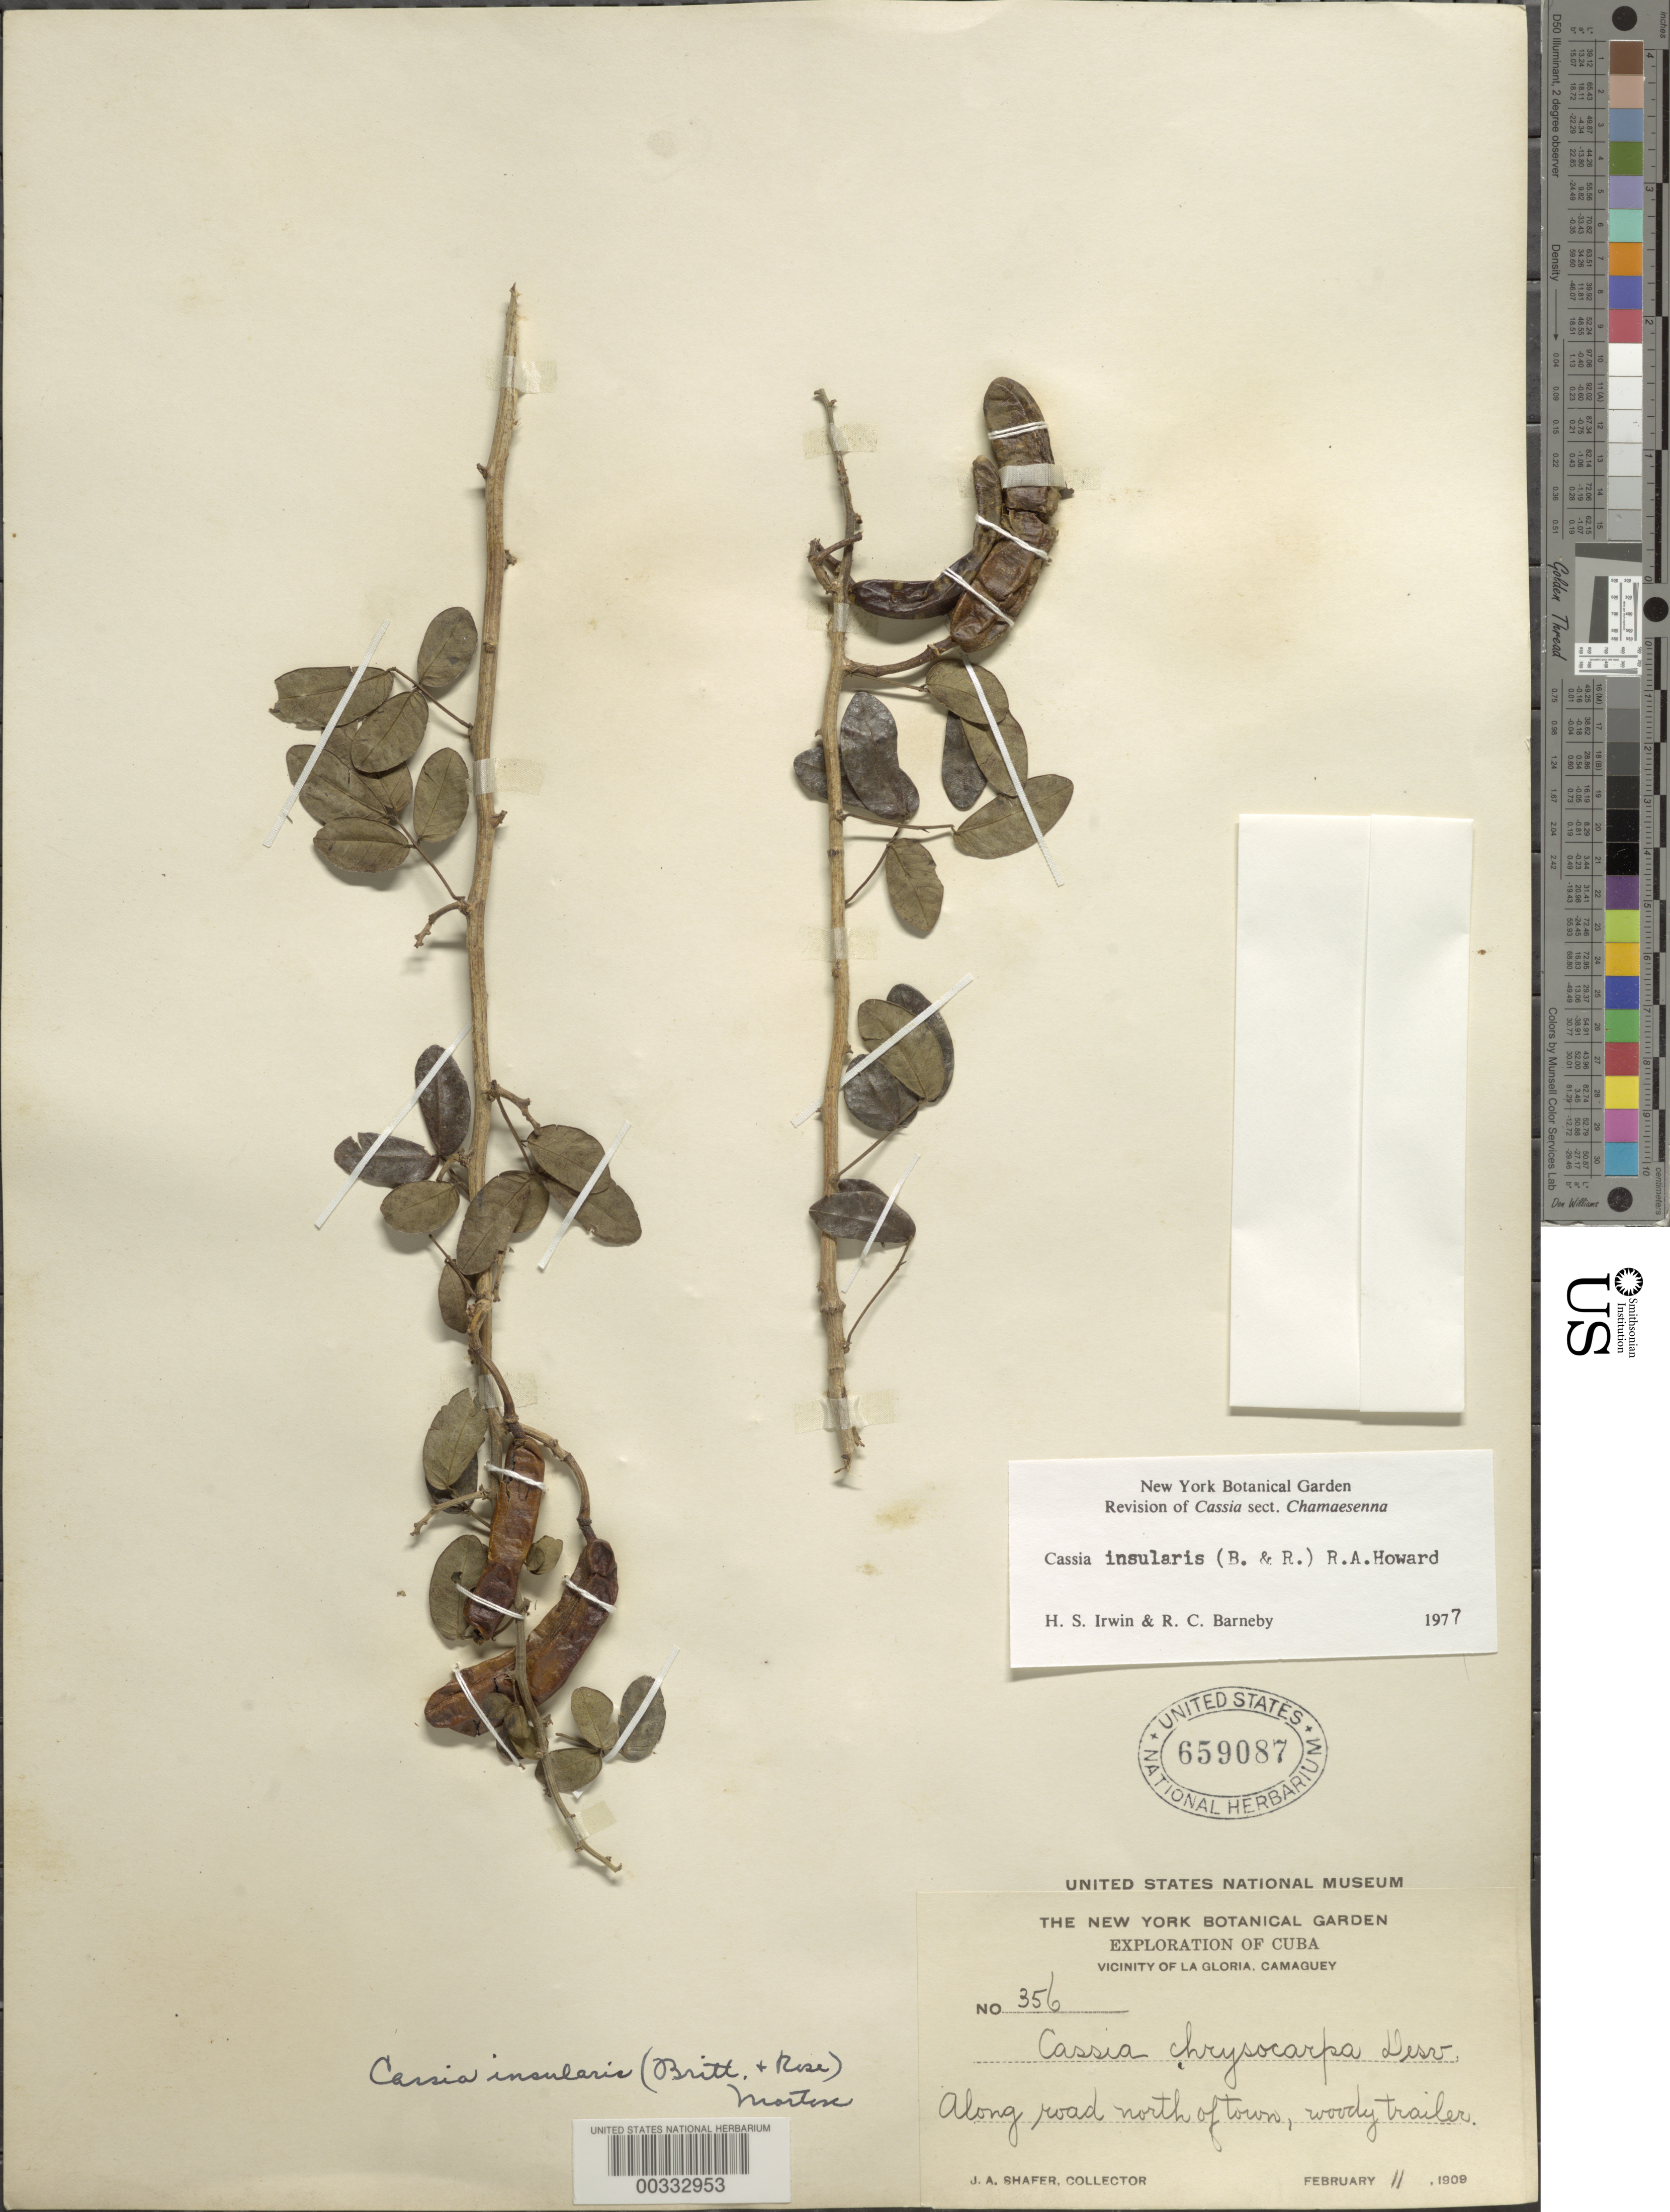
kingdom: Plantae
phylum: Tracheophyta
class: Magnoliopsida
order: Fabales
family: Fabaceae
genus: Senna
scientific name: Senna insularis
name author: (Britton & Rose) H.S. Irwin & Barneby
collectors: J. A. Shafer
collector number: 356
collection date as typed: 11 Feb 1909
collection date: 1909-02-11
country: Cuba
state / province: Camagüey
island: Greater Antilles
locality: Along road N of town, vicinity of La Gloria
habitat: Woody trail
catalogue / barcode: US 659087